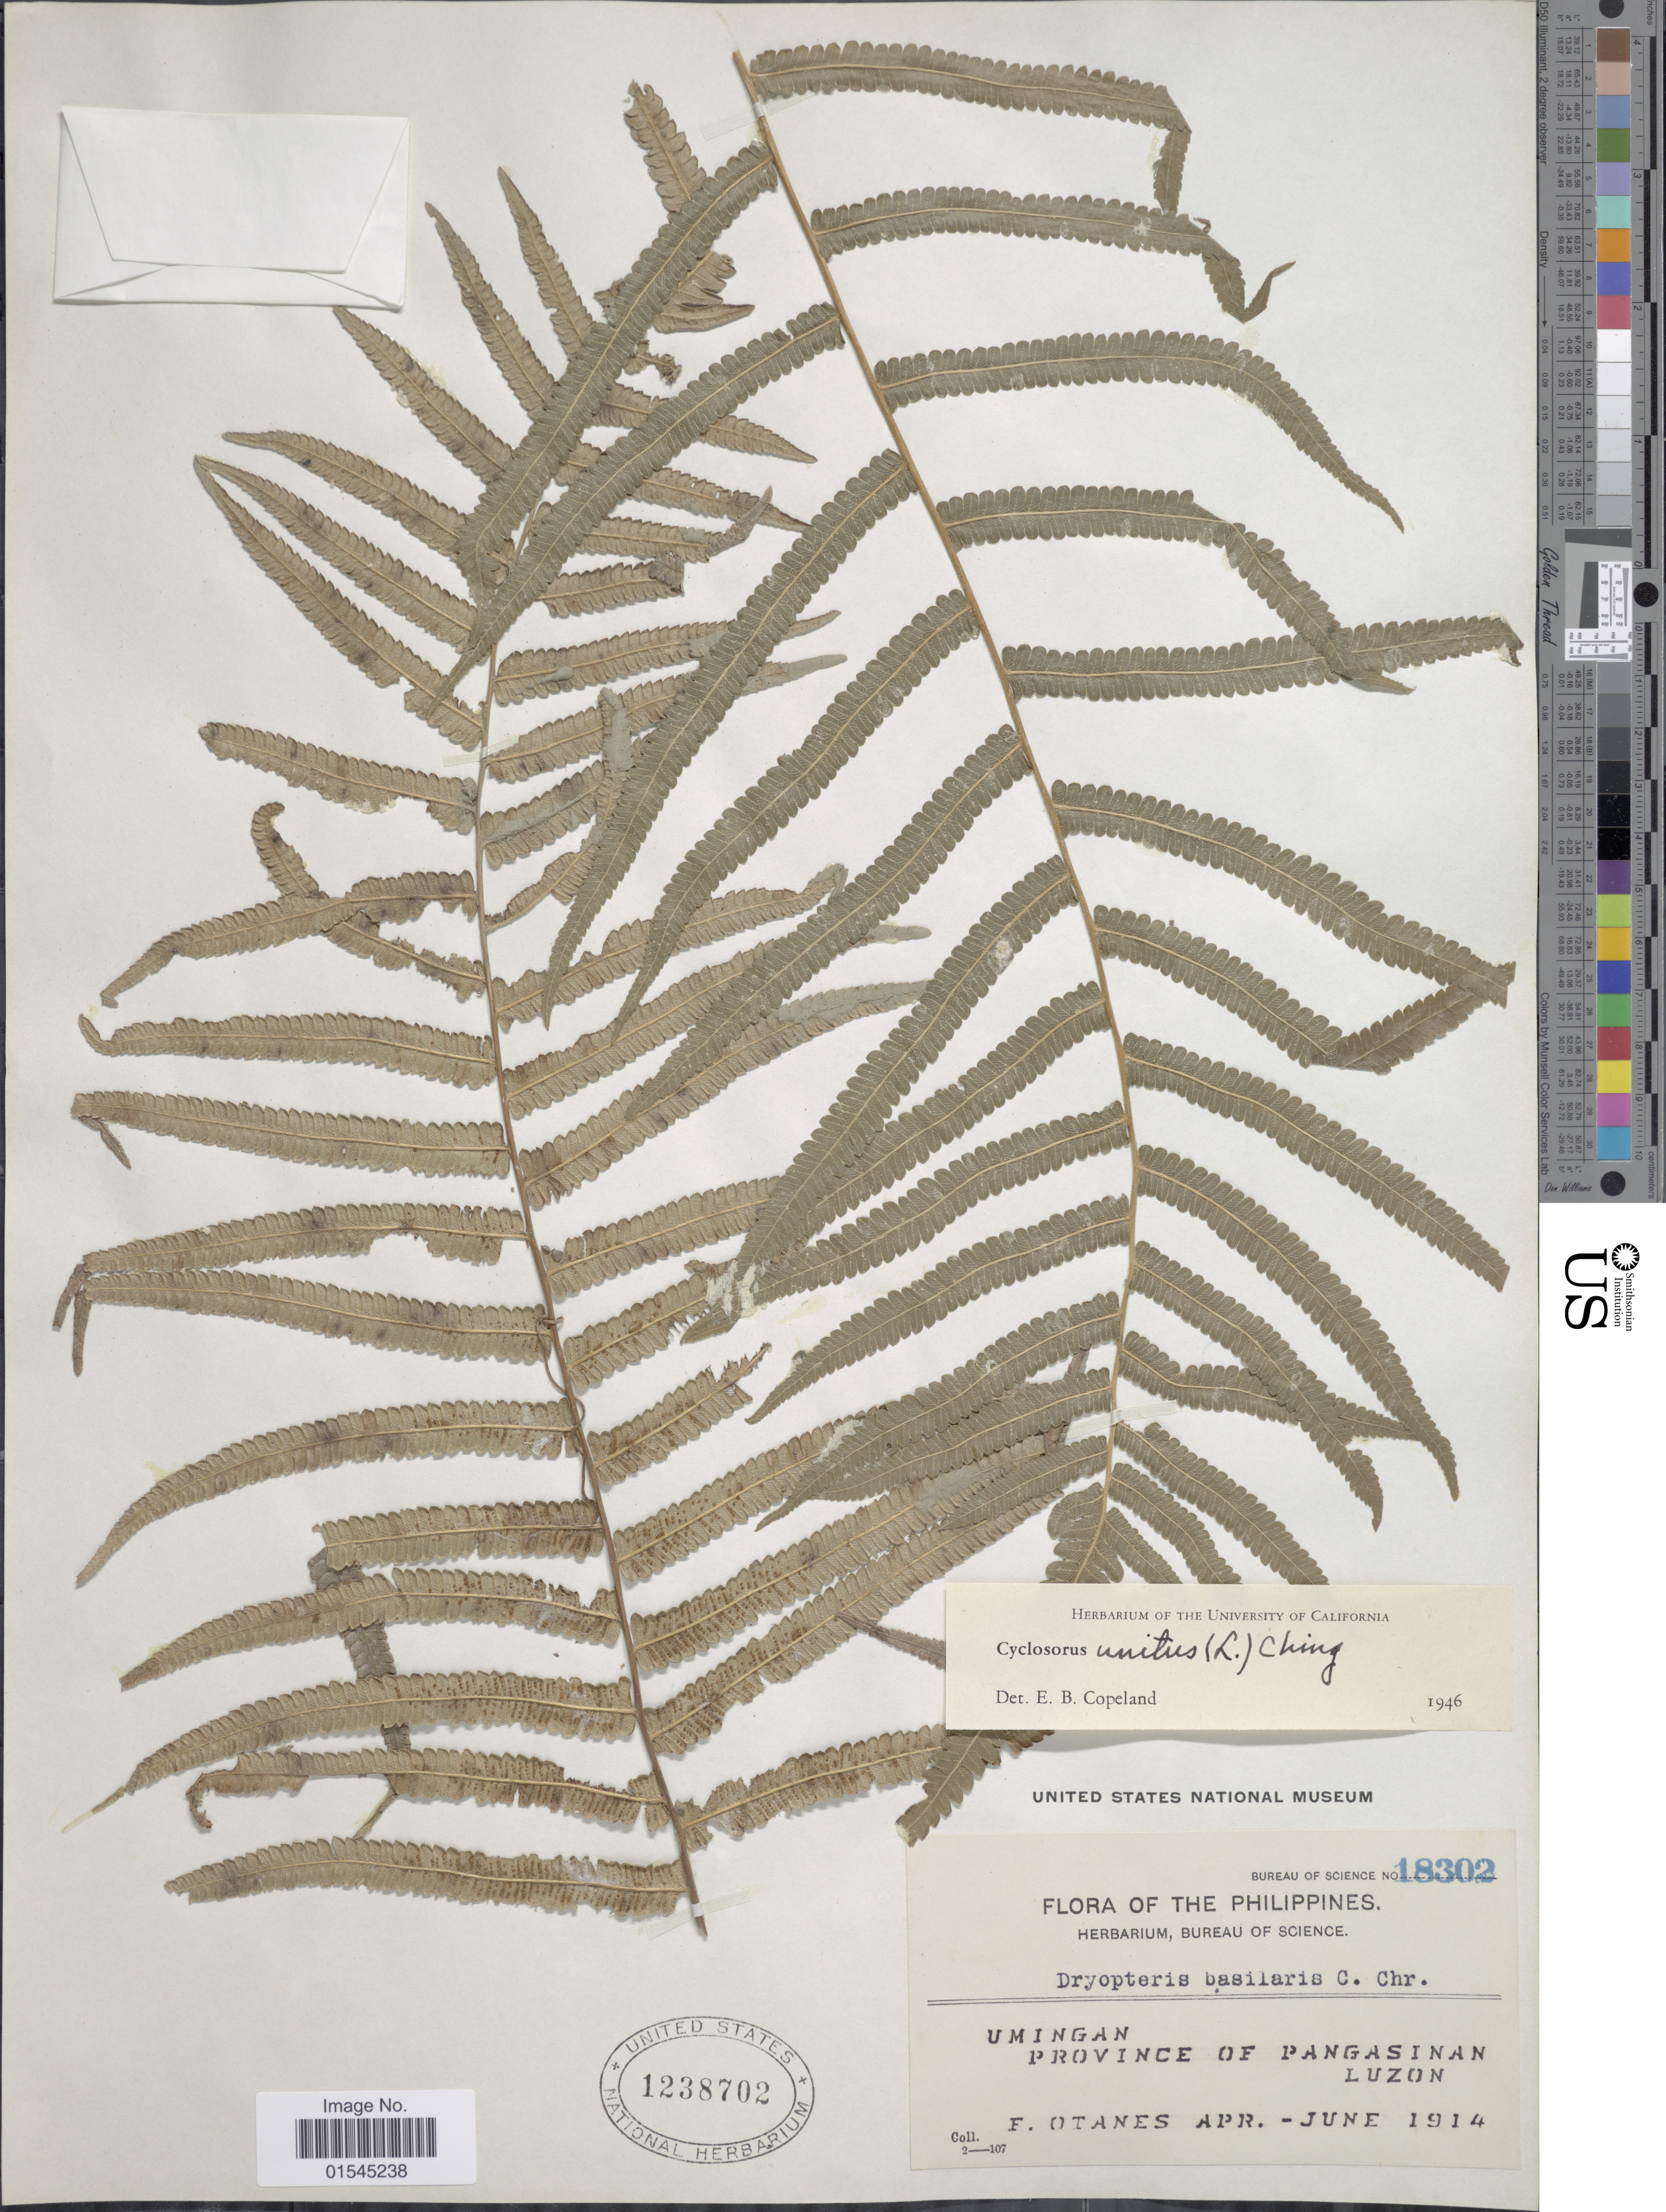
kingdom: Plantae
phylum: Tracheophyta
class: Polypodiopsida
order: Polypodiales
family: Thelypteridaceae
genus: Sphaerostephanos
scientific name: Sphaerostephanos unitus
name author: (L.) Holttum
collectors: F. Q. Otanes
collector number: Bureau of Science 18302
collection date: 1914-04/1914-06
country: Philippines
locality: Umingan. Province of Pangasinan, Luzon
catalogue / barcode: US 1238702